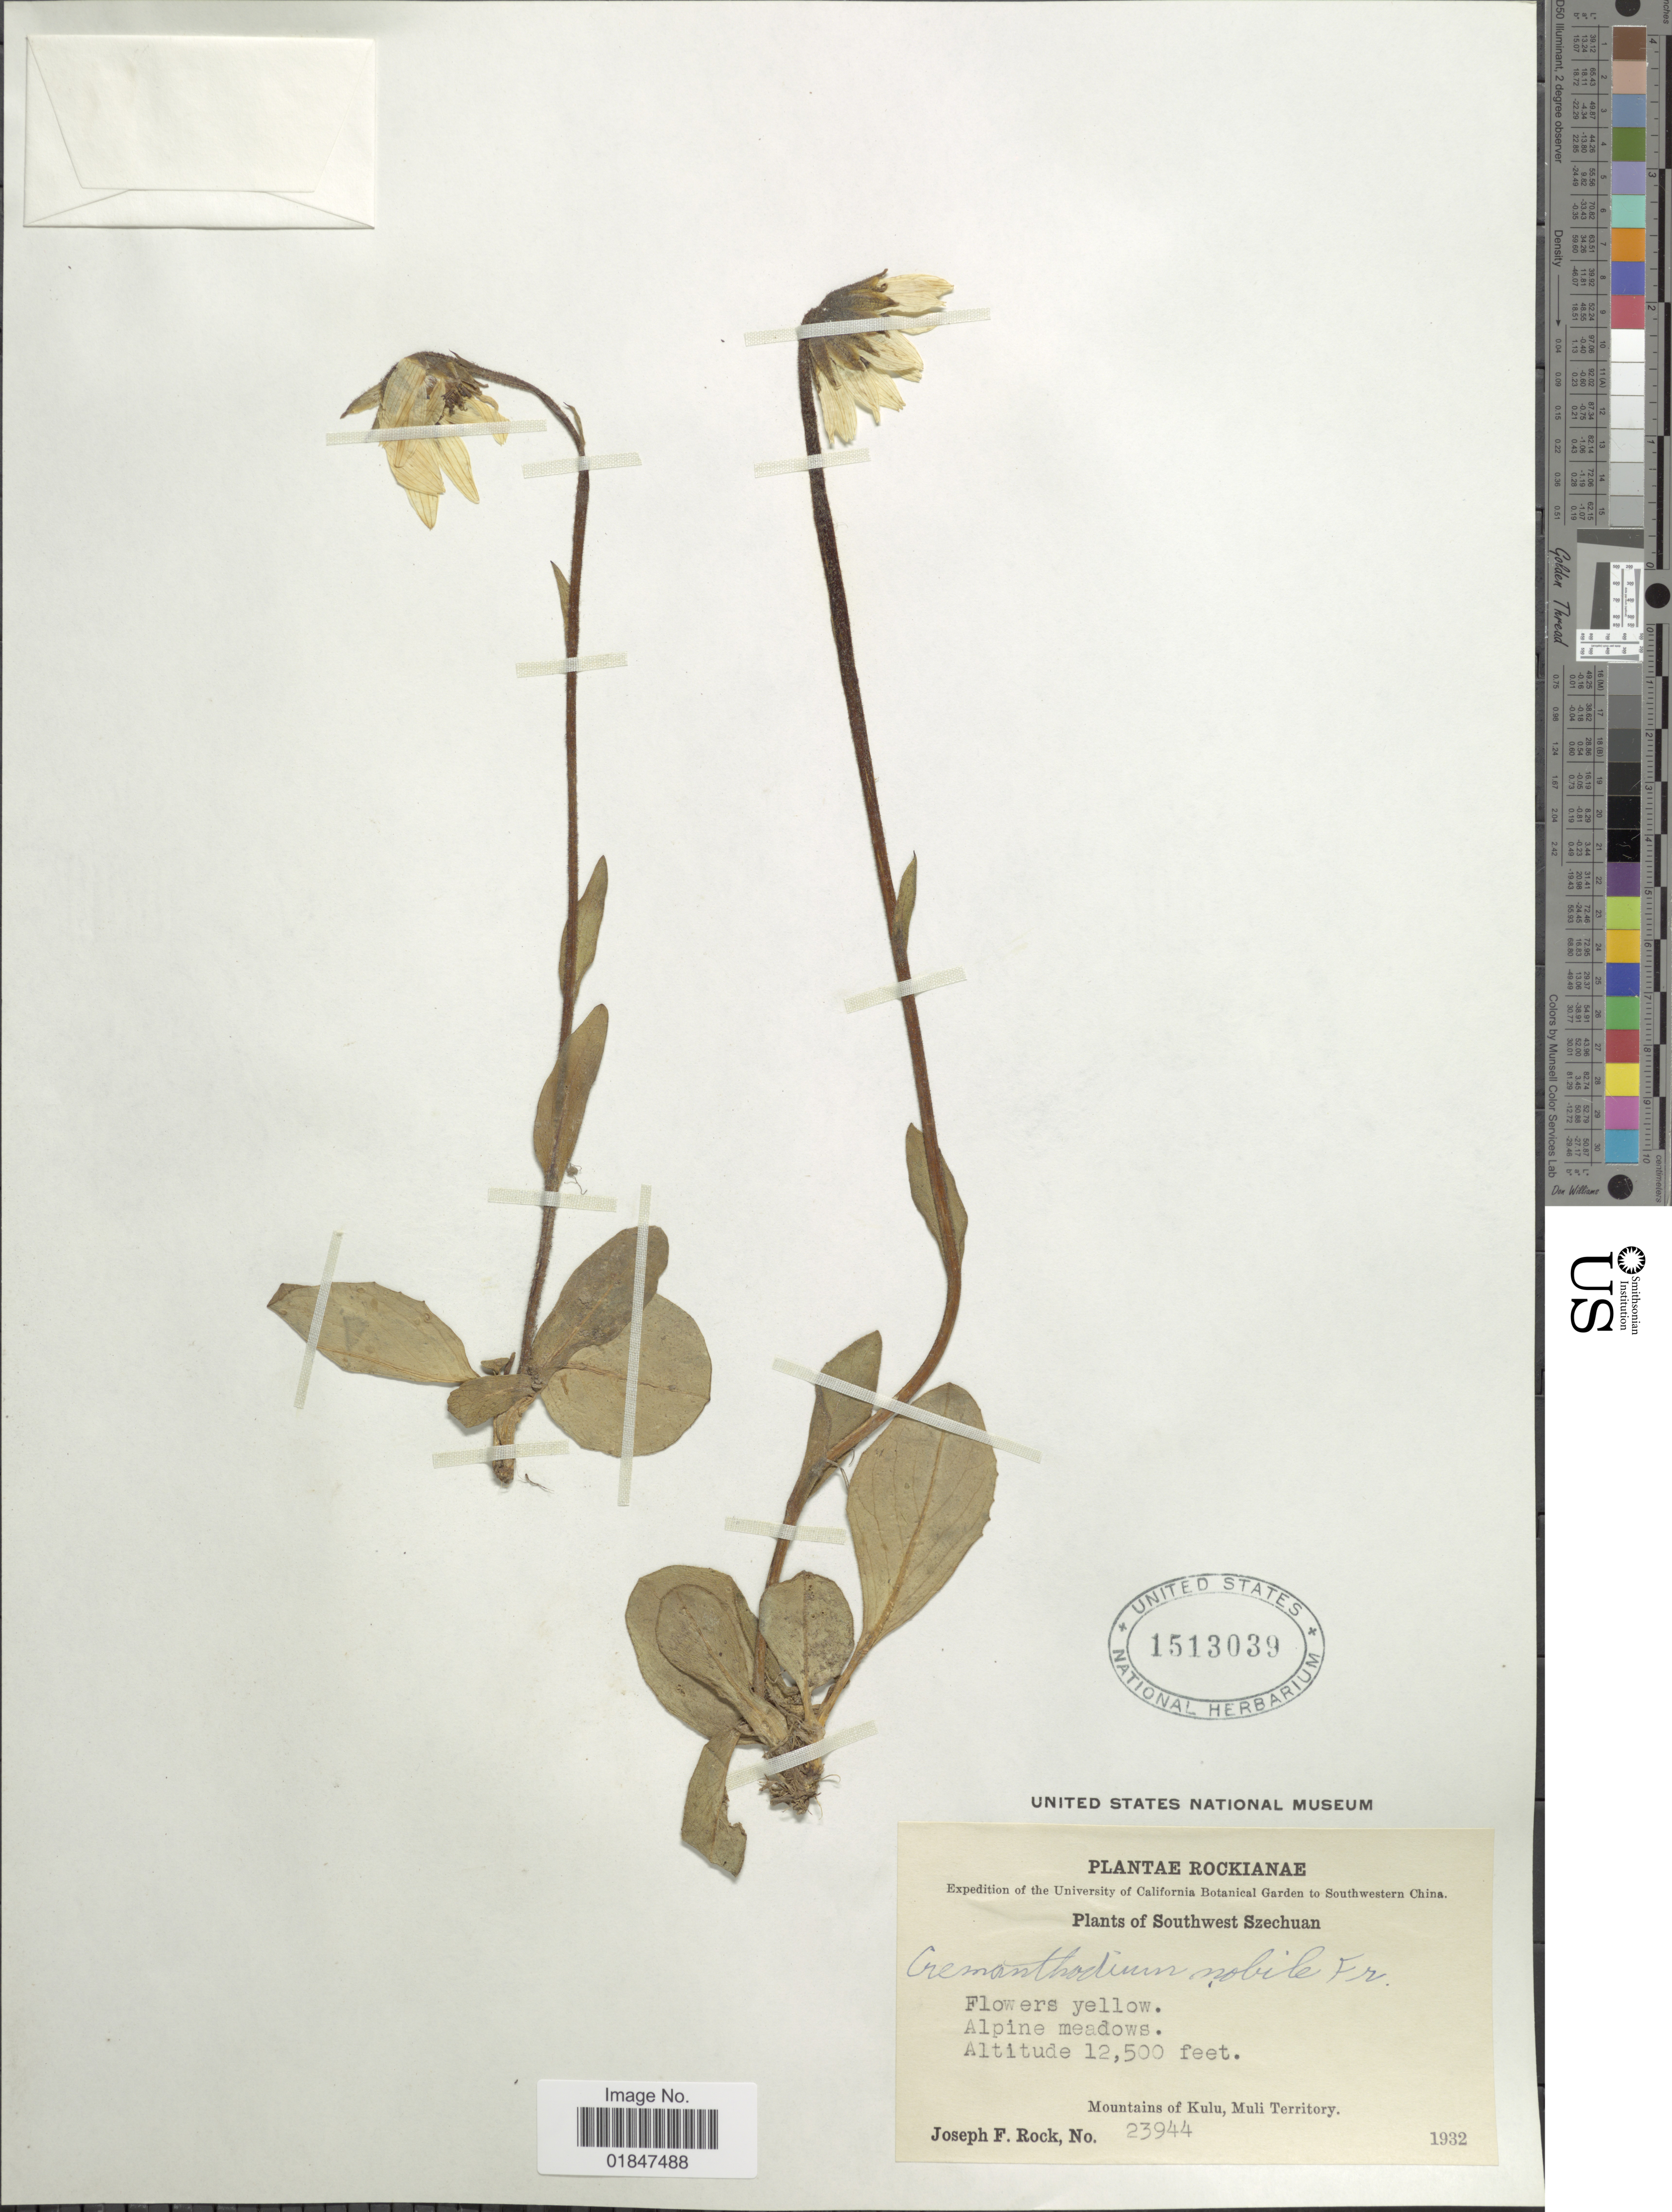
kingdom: Plantae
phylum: Tracheophyta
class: Magnoliopsida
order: Asterales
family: Asteraceae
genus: Cremanthodium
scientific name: Cremanthodium nobile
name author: (Franch.) Diels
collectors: J. F. Rock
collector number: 23944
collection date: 1932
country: China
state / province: Sichuan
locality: Southwest Szechuan, Mountains of Kulu, Muli Territory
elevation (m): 3810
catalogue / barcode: US 1513039